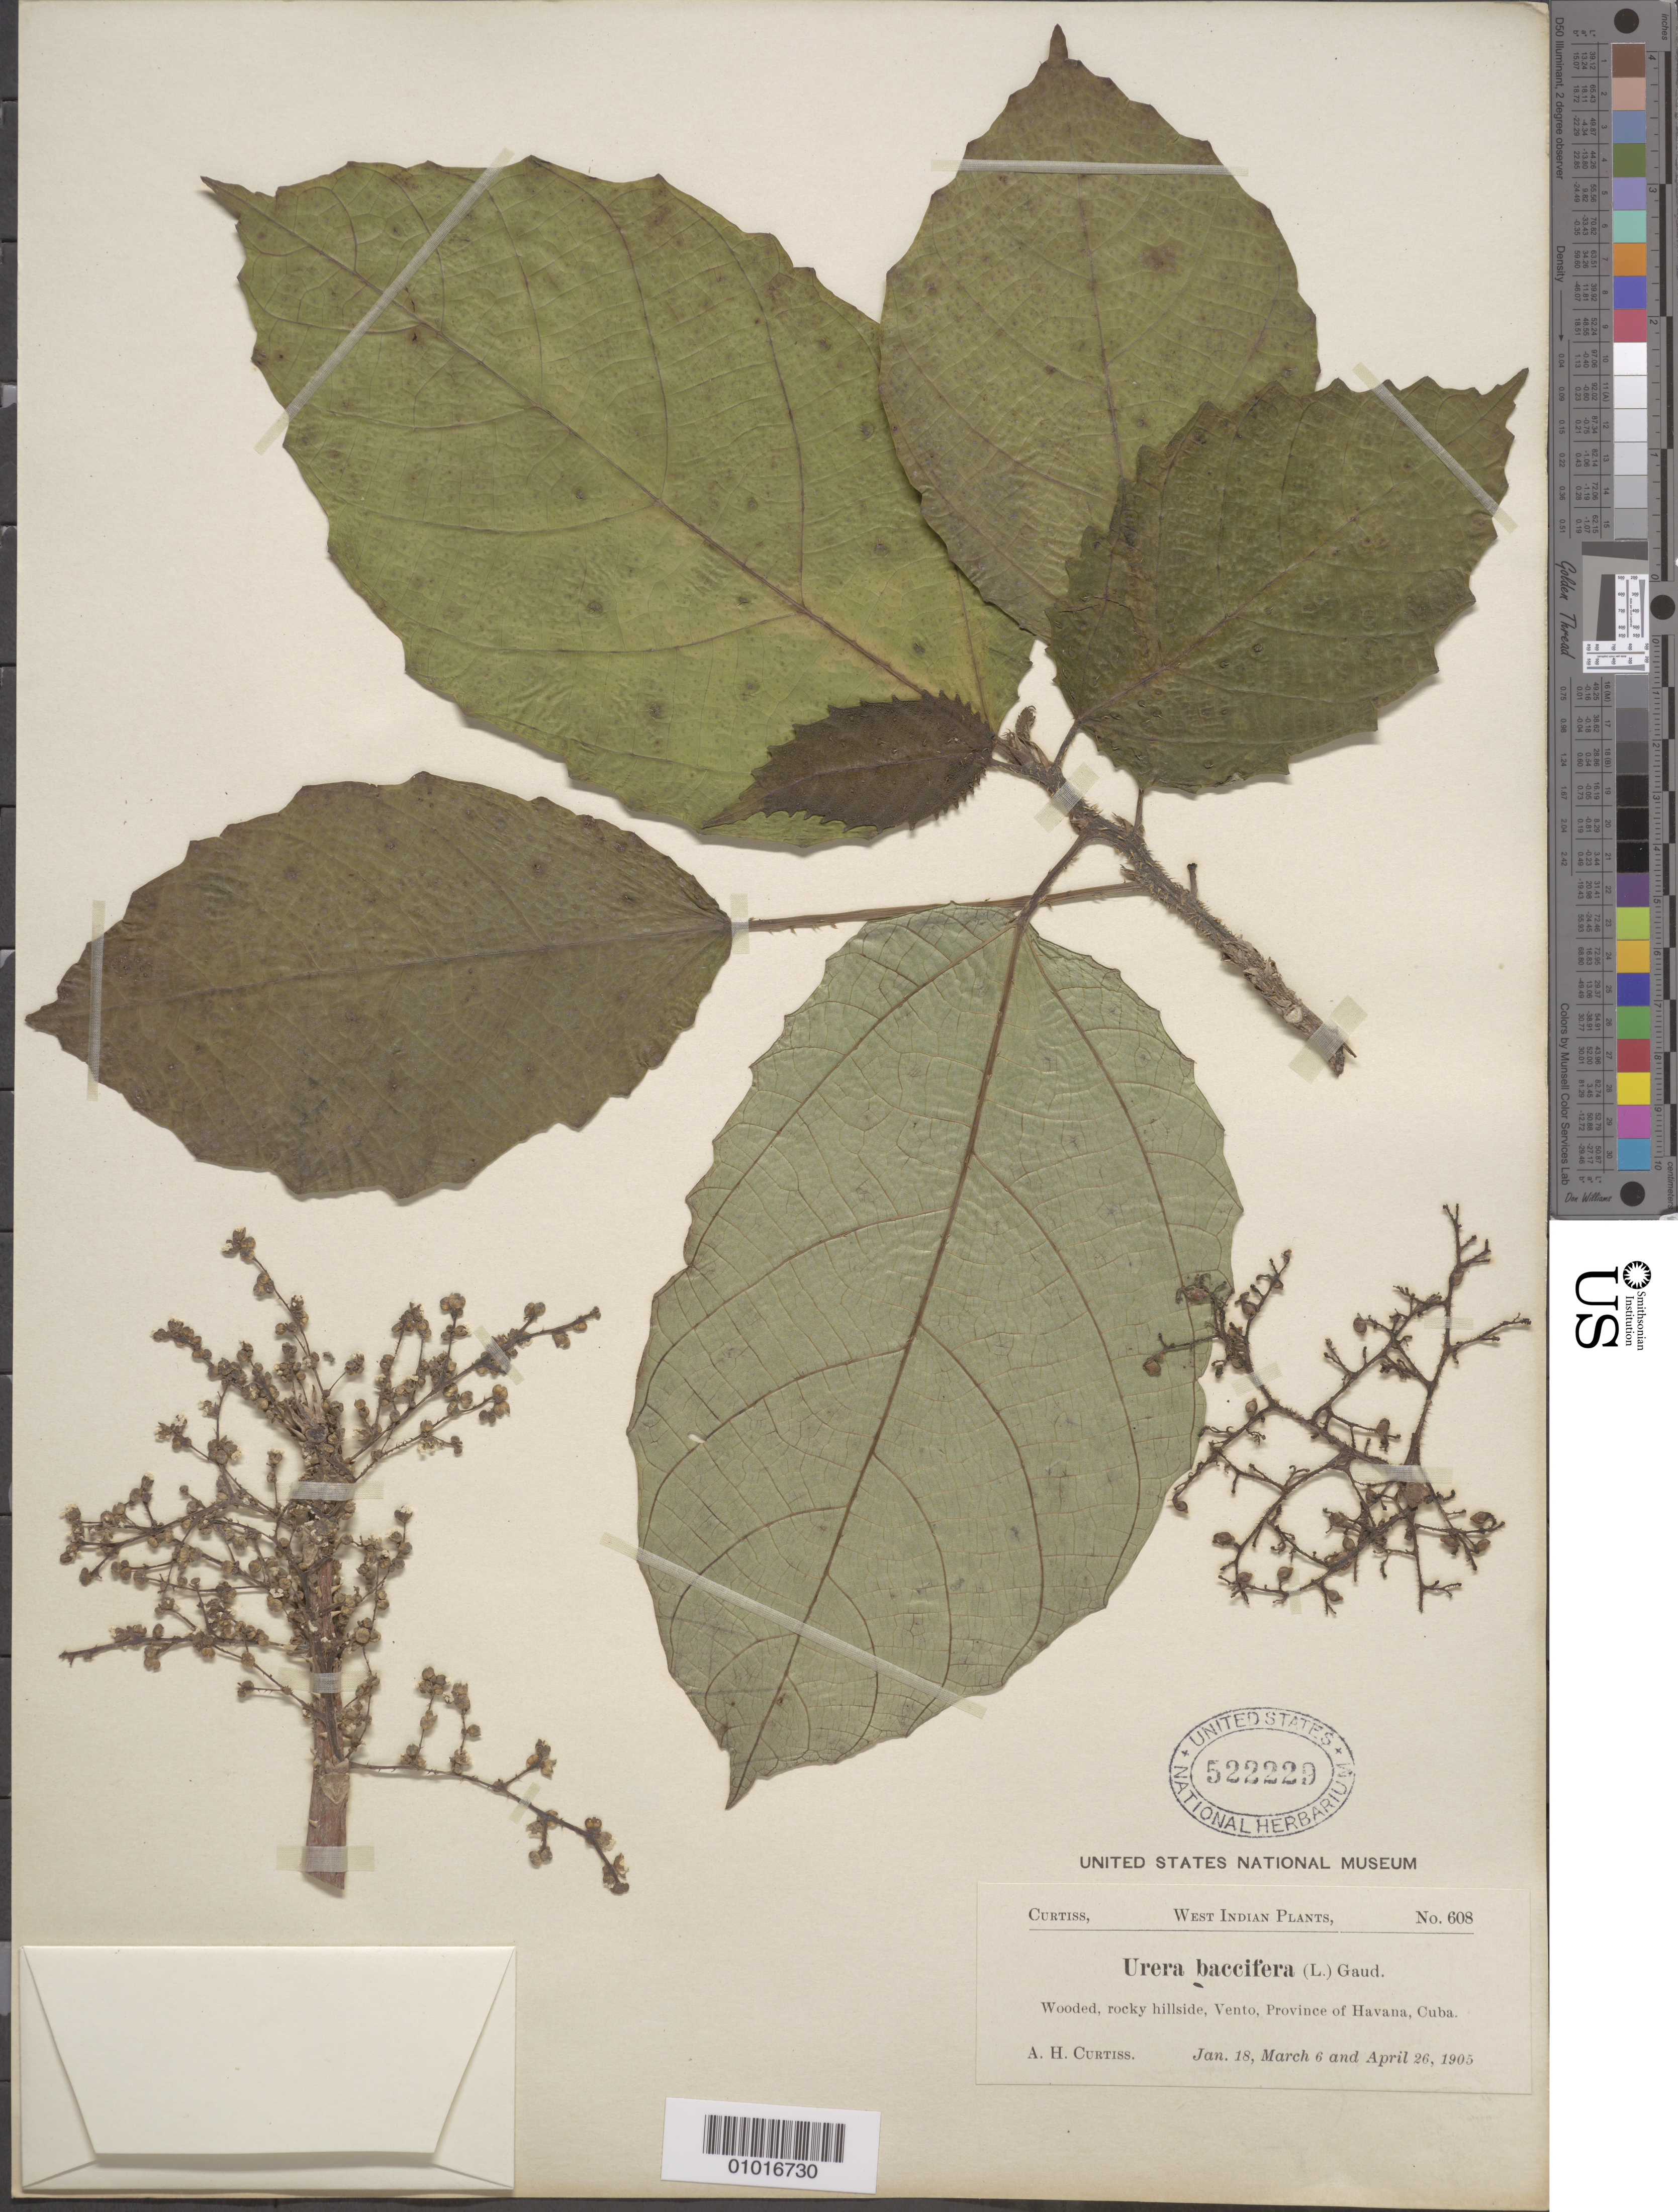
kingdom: Plantae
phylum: Tracheophyta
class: Magnoliopsida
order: Rosales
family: Urticaceae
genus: Urera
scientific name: Urera baccifera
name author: (L.) Gaudich. ex Wedd.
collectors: A. H. Curtiss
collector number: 608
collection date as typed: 18 Jan 1905 to 26 Apr 1905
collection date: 1905-01-18/1905-04-26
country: Cuba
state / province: La Habana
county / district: Municipio Boyeros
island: Cuba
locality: Vento (Almendares River basin)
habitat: Wooded, rocky hillside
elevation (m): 40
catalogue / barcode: US 522229